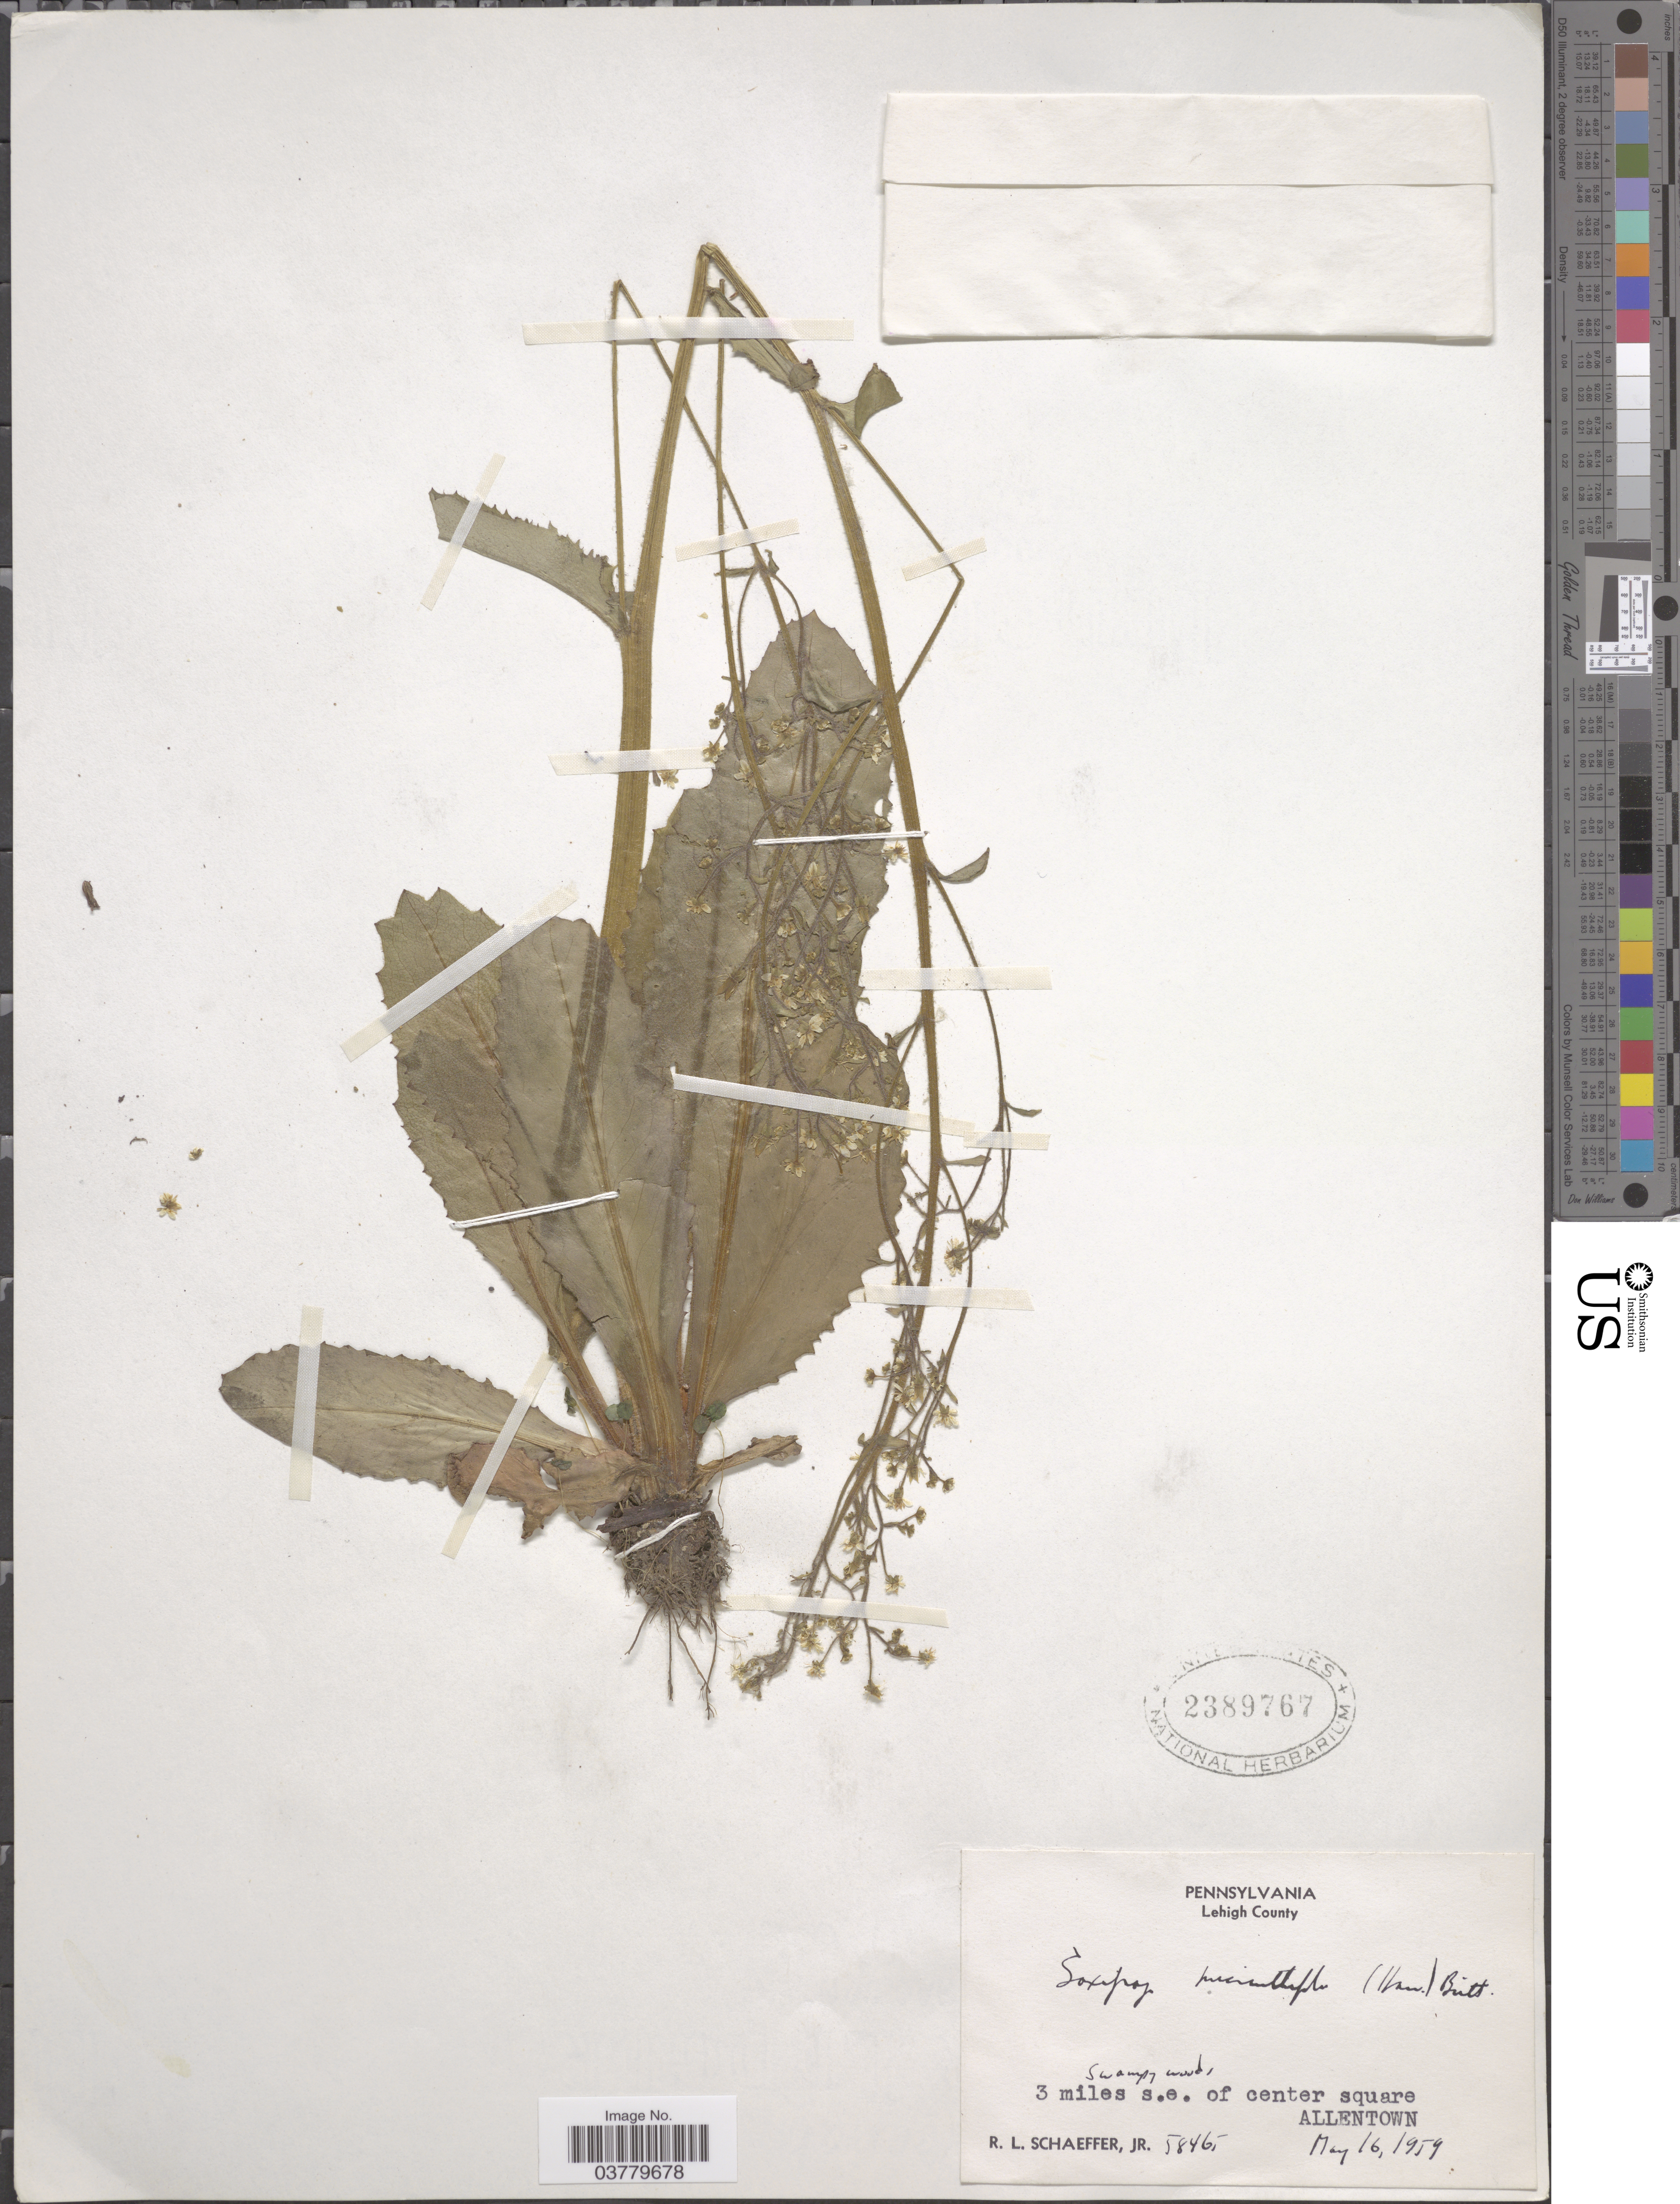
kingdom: Plantae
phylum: Tracheophyta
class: Magnoliopsida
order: Saxifragales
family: Saxifragaceae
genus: Micranthes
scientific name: Micranthes micranthidifolia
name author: (Haw.) Small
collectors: R. L. Schaeffer Jr.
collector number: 58465*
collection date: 1959-05-16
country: United States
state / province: Pennsylvania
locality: Lehigh County. 3 miles s.e. of center square. Allentown.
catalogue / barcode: US 2389767